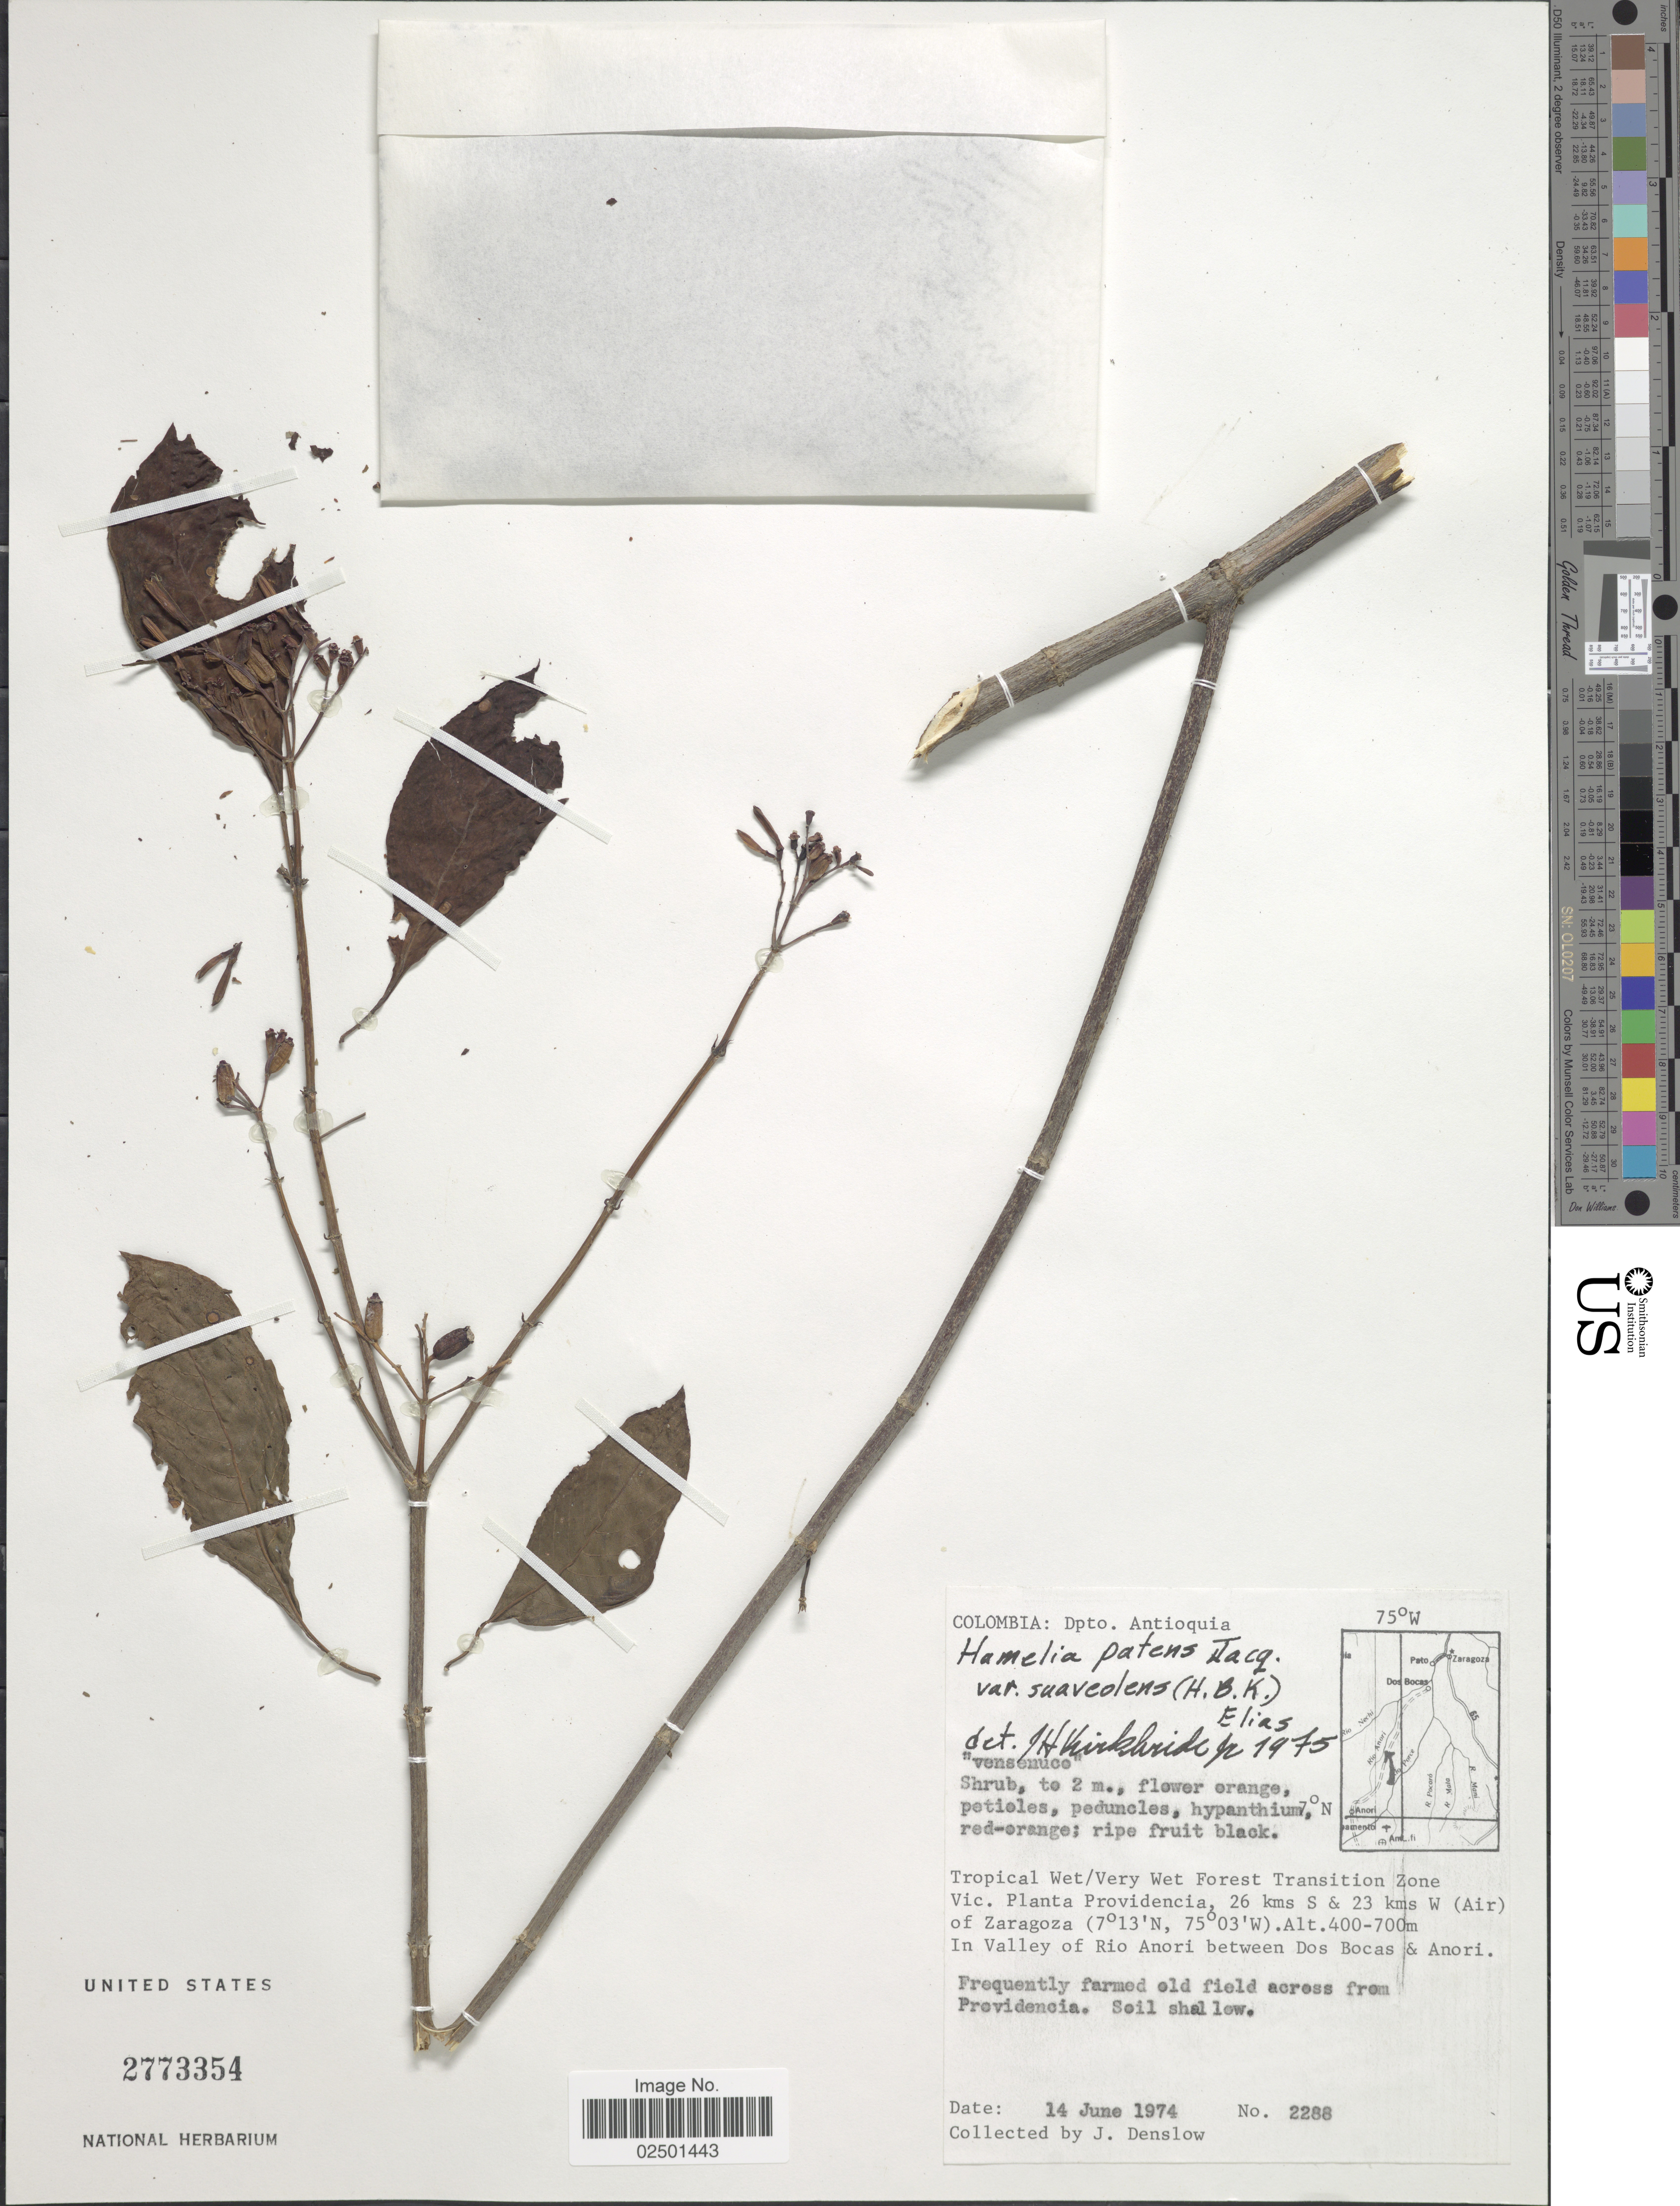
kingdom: Plantae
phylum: Tracheophyta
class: Magnoliopsida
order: Gentianales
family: Rubiaceae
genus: Hamelia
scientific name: Hamelia patens var. glabra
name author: Oerst.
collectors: J. Denslow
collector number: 2288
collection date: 1974-06-14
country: Colombia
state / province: Antioquia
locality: Dpto. Antioquia. Tropical Wet/Very Wet Forest Transition Zone Vic. Planta Providencia, 26 kms S & 23 kms W (Air) of Zaragoza. In Valley of Rio Anori between Dos Bocas & Anori.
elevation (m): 400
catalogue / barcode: US 2773354